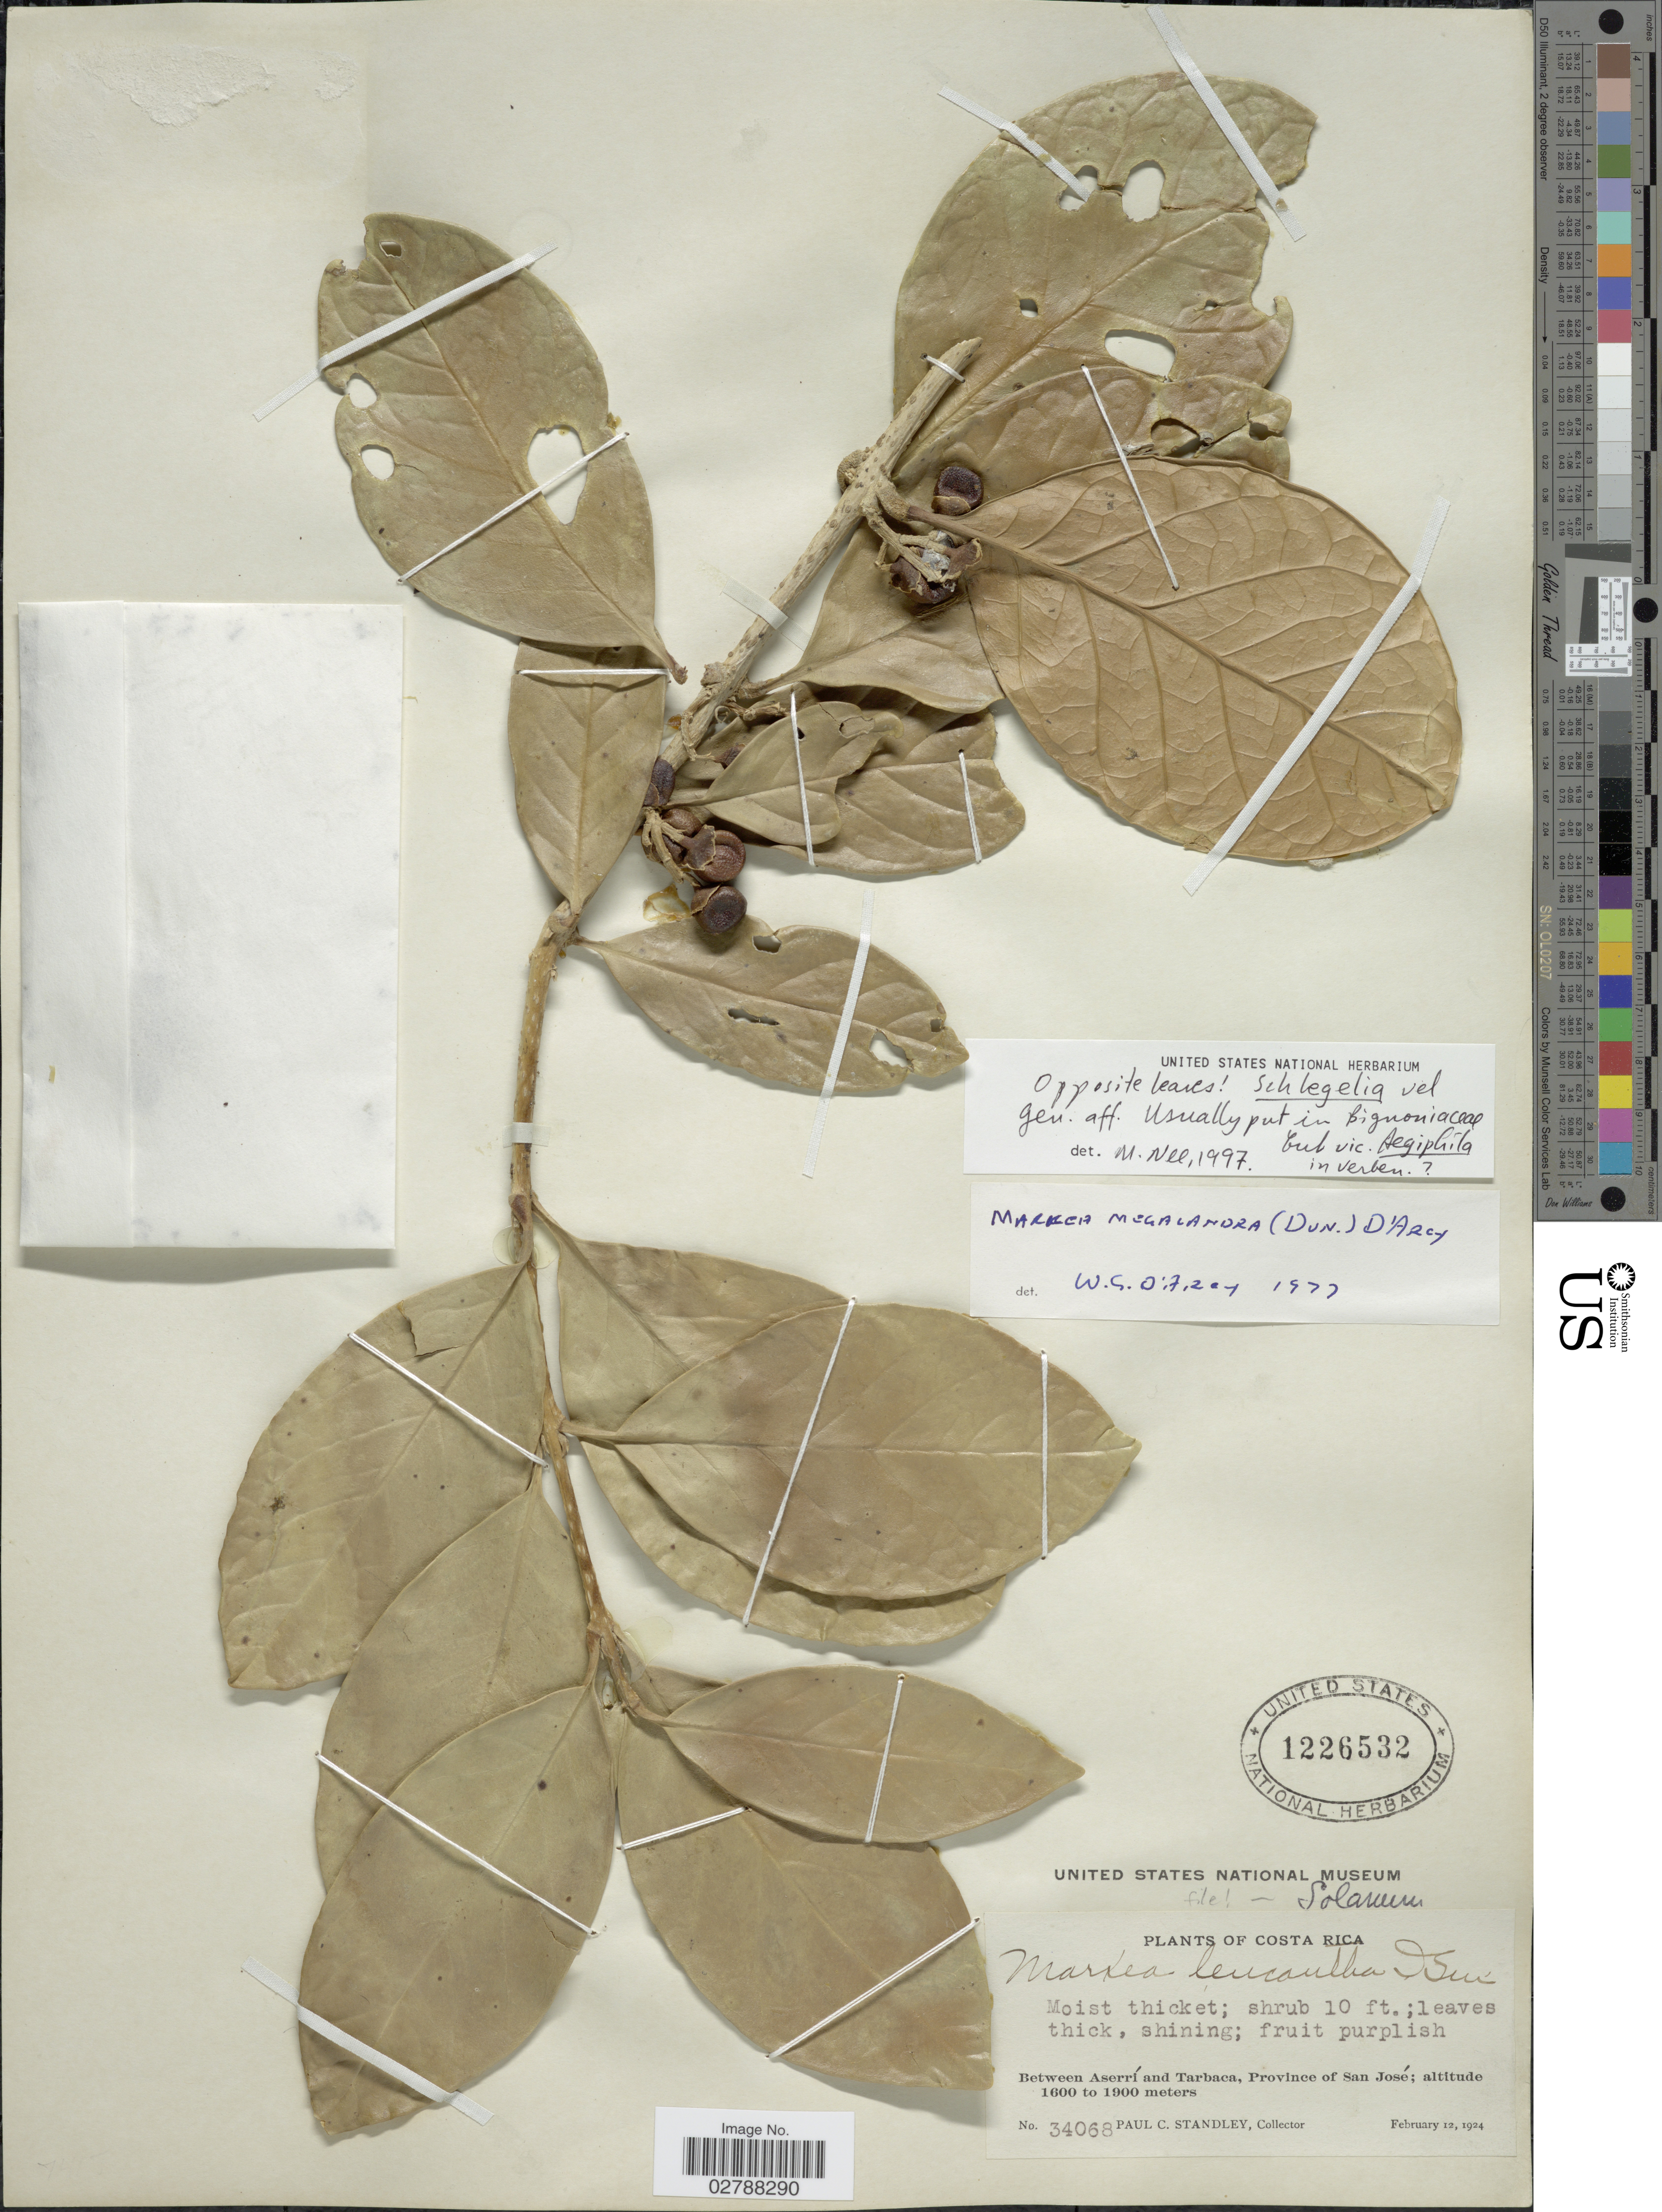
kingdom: Plantae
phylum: Tracheophyta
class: Magnoliopsida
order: Lamiales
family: Lamiaceae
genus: Aegiphila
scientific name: Aegiphila sp.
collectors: P. C. Standley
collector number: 34068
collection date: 1924-02-12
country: Costa Rica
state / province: San José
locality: Between Aserrí and Tarbaca, Province San José.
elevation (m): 1600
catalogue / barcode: US 1226532